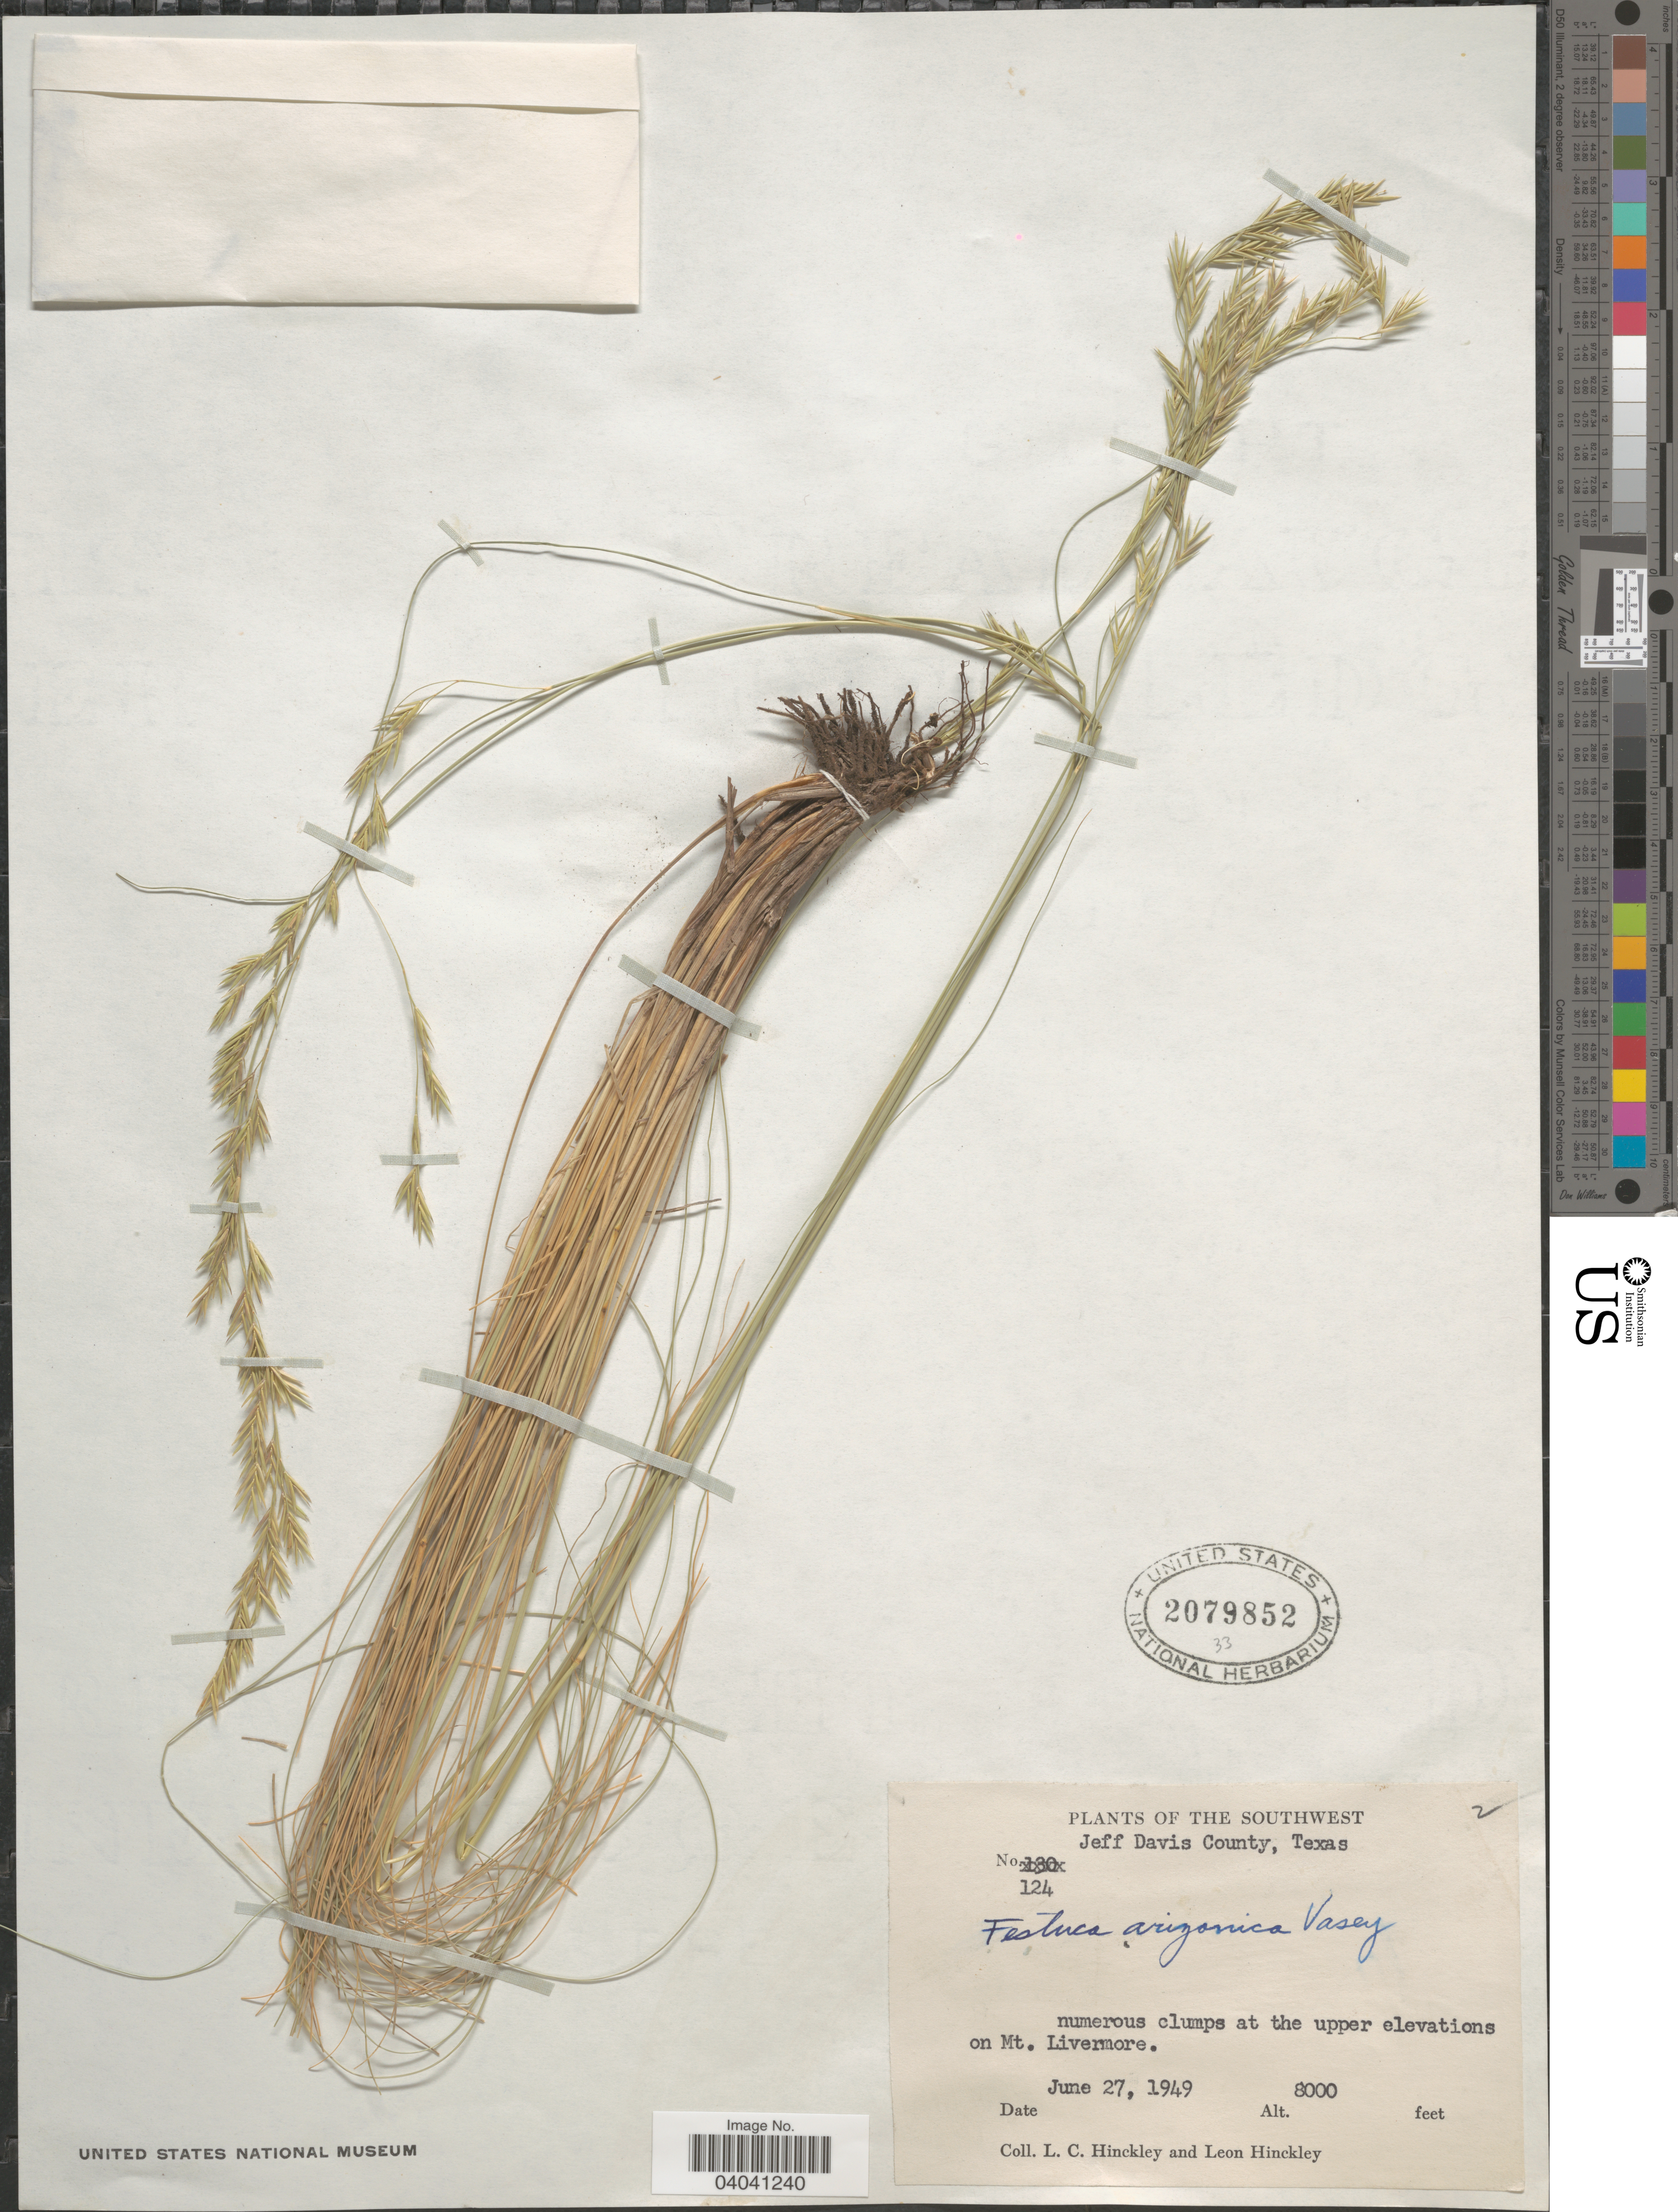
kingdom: Plantae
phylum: Tracheophyta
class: Liliopsida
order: Poales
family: Poaceae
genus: Festuca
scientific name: Festuca arizonica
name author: Vasey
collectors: L. Hinckley & L. Hinckley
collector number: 124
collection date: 1949-06-27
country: United States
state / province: Texas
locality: Southwest. Jeff Davis County. Numerous clumps at the upper elevations on Mt. Livermore.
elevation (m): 2438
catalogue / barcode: US 2079852